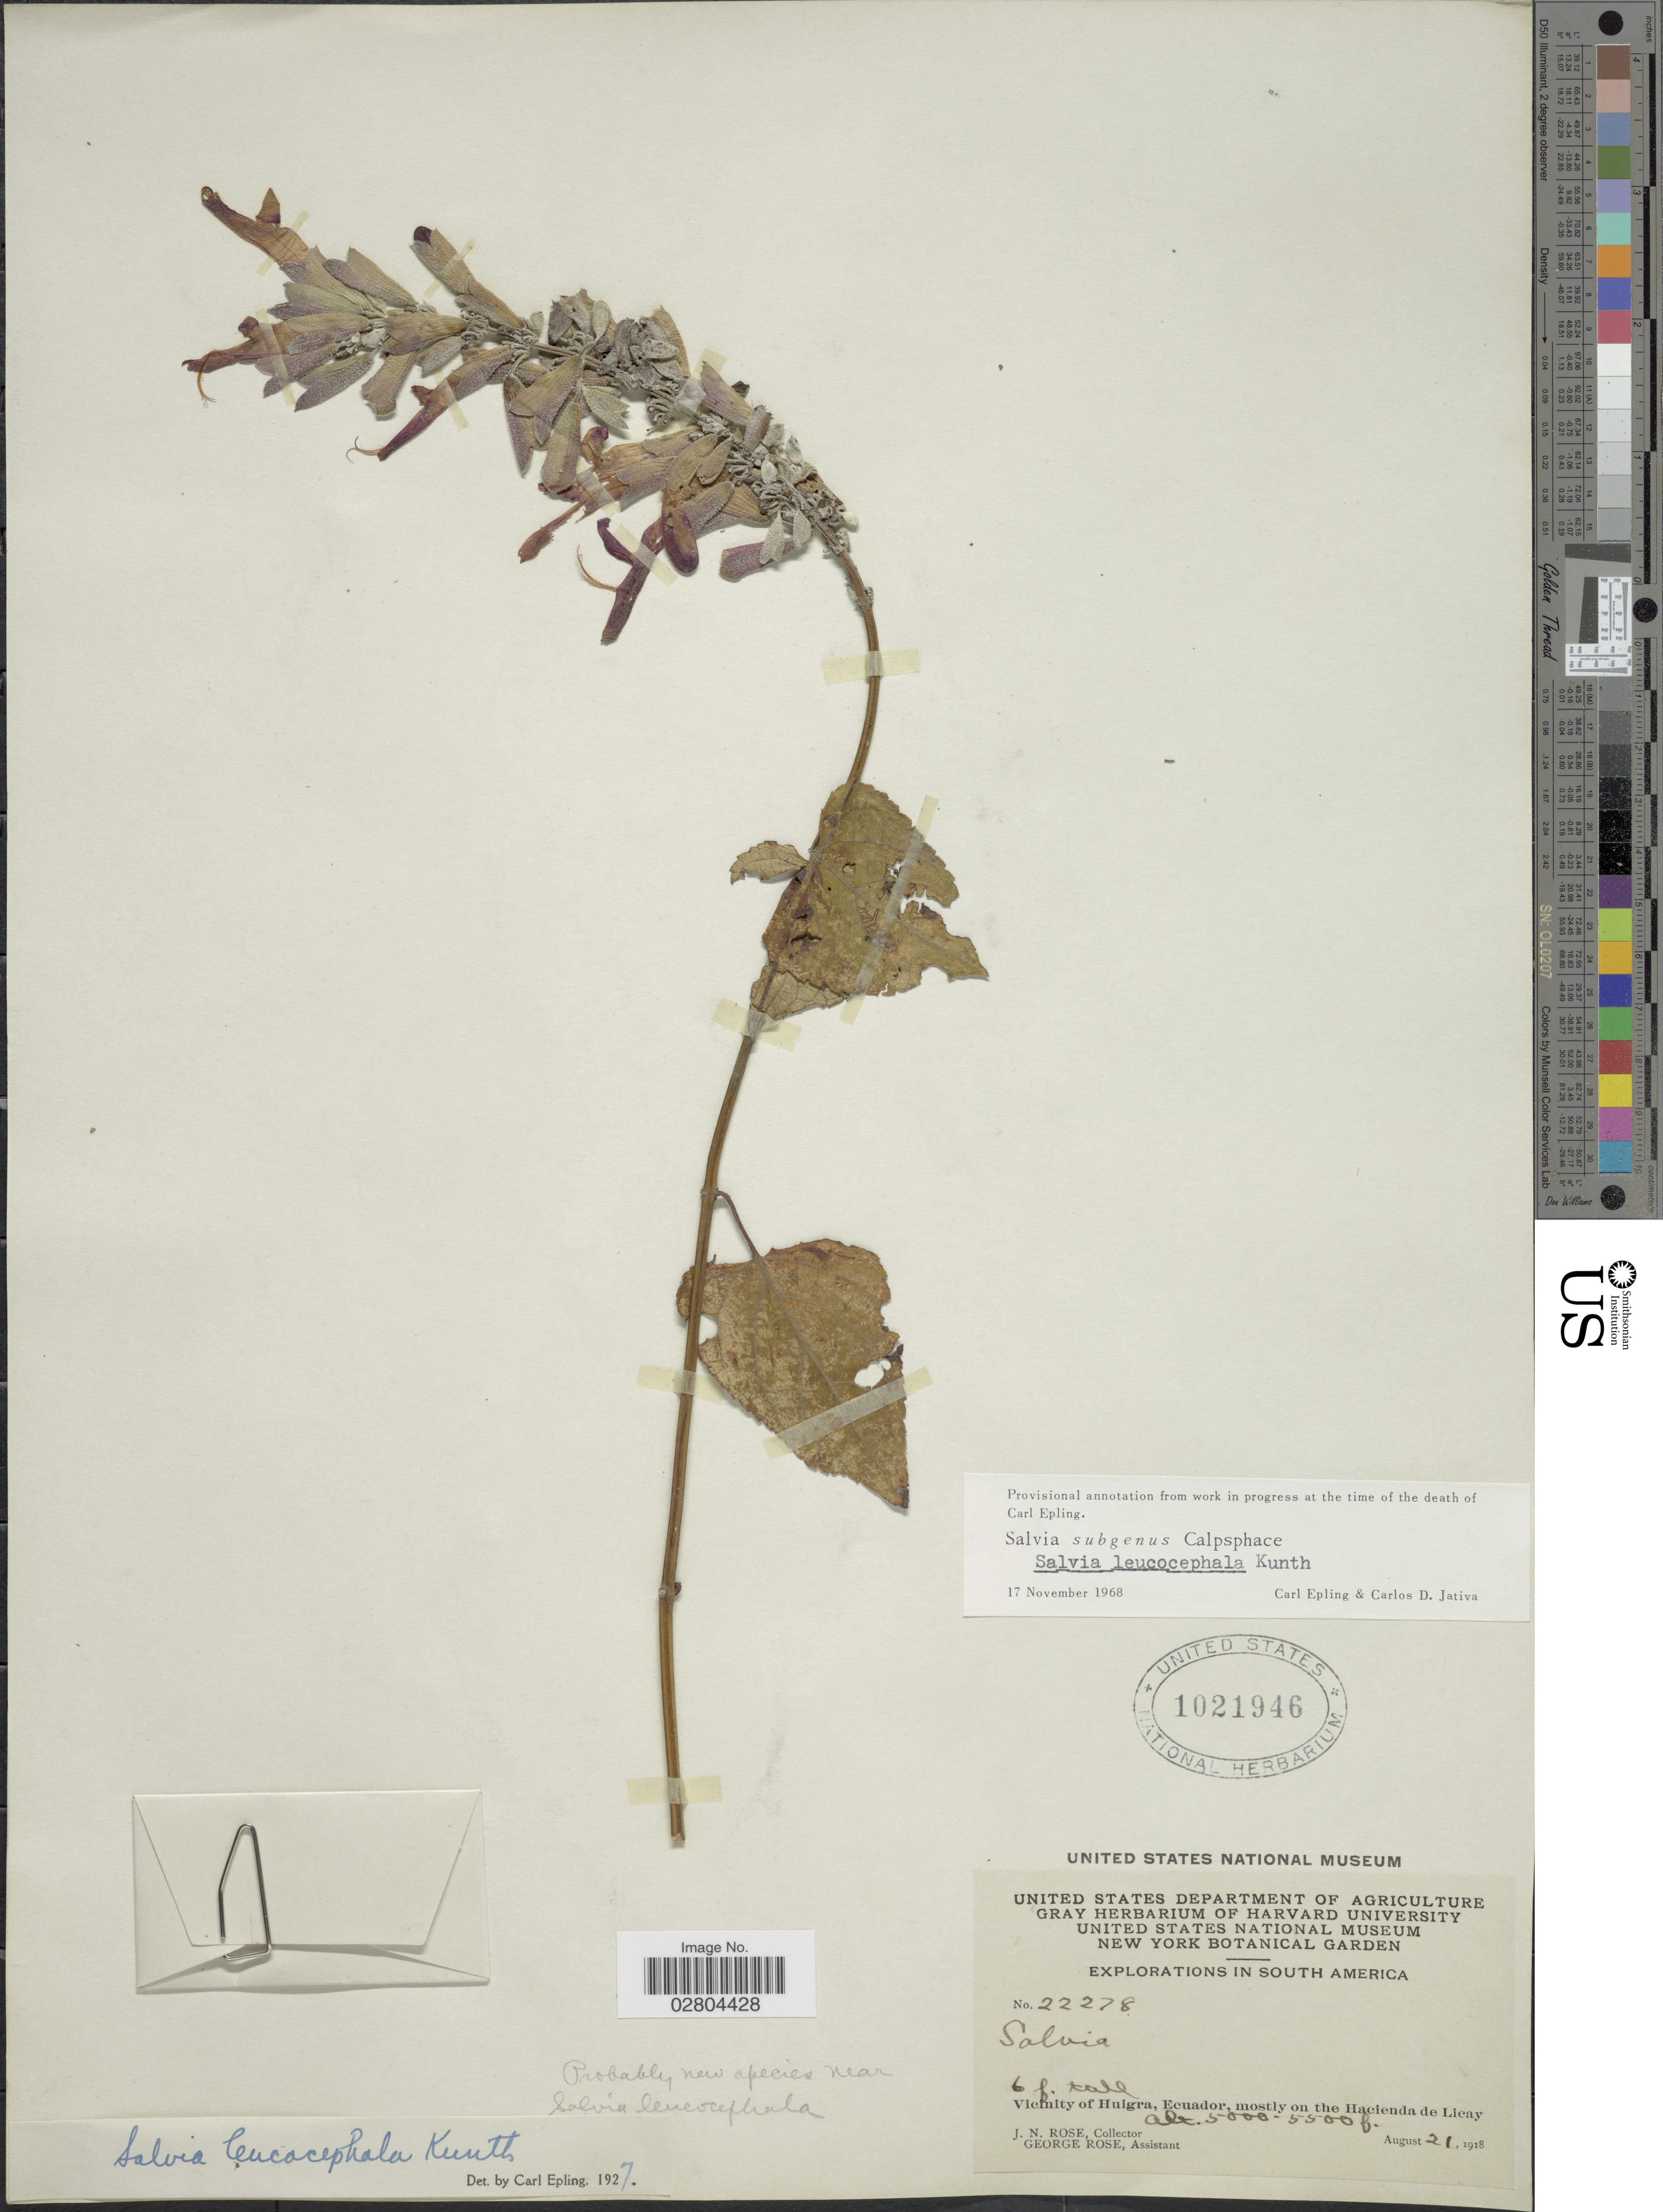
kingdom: Plantae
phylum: Tracheophyta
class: Magnoliopsida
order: Lamiales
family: Lamiaceae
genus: Salvia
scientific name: Salvia leucocephala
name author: Kunth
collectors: J. N. Rose & G. Rose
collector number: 22278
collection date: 1918-08-21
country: Ecuador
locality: Vicinity of Huigra, mostly on the Hacienda de Licay.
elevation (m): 1524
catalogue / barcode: US 1021946